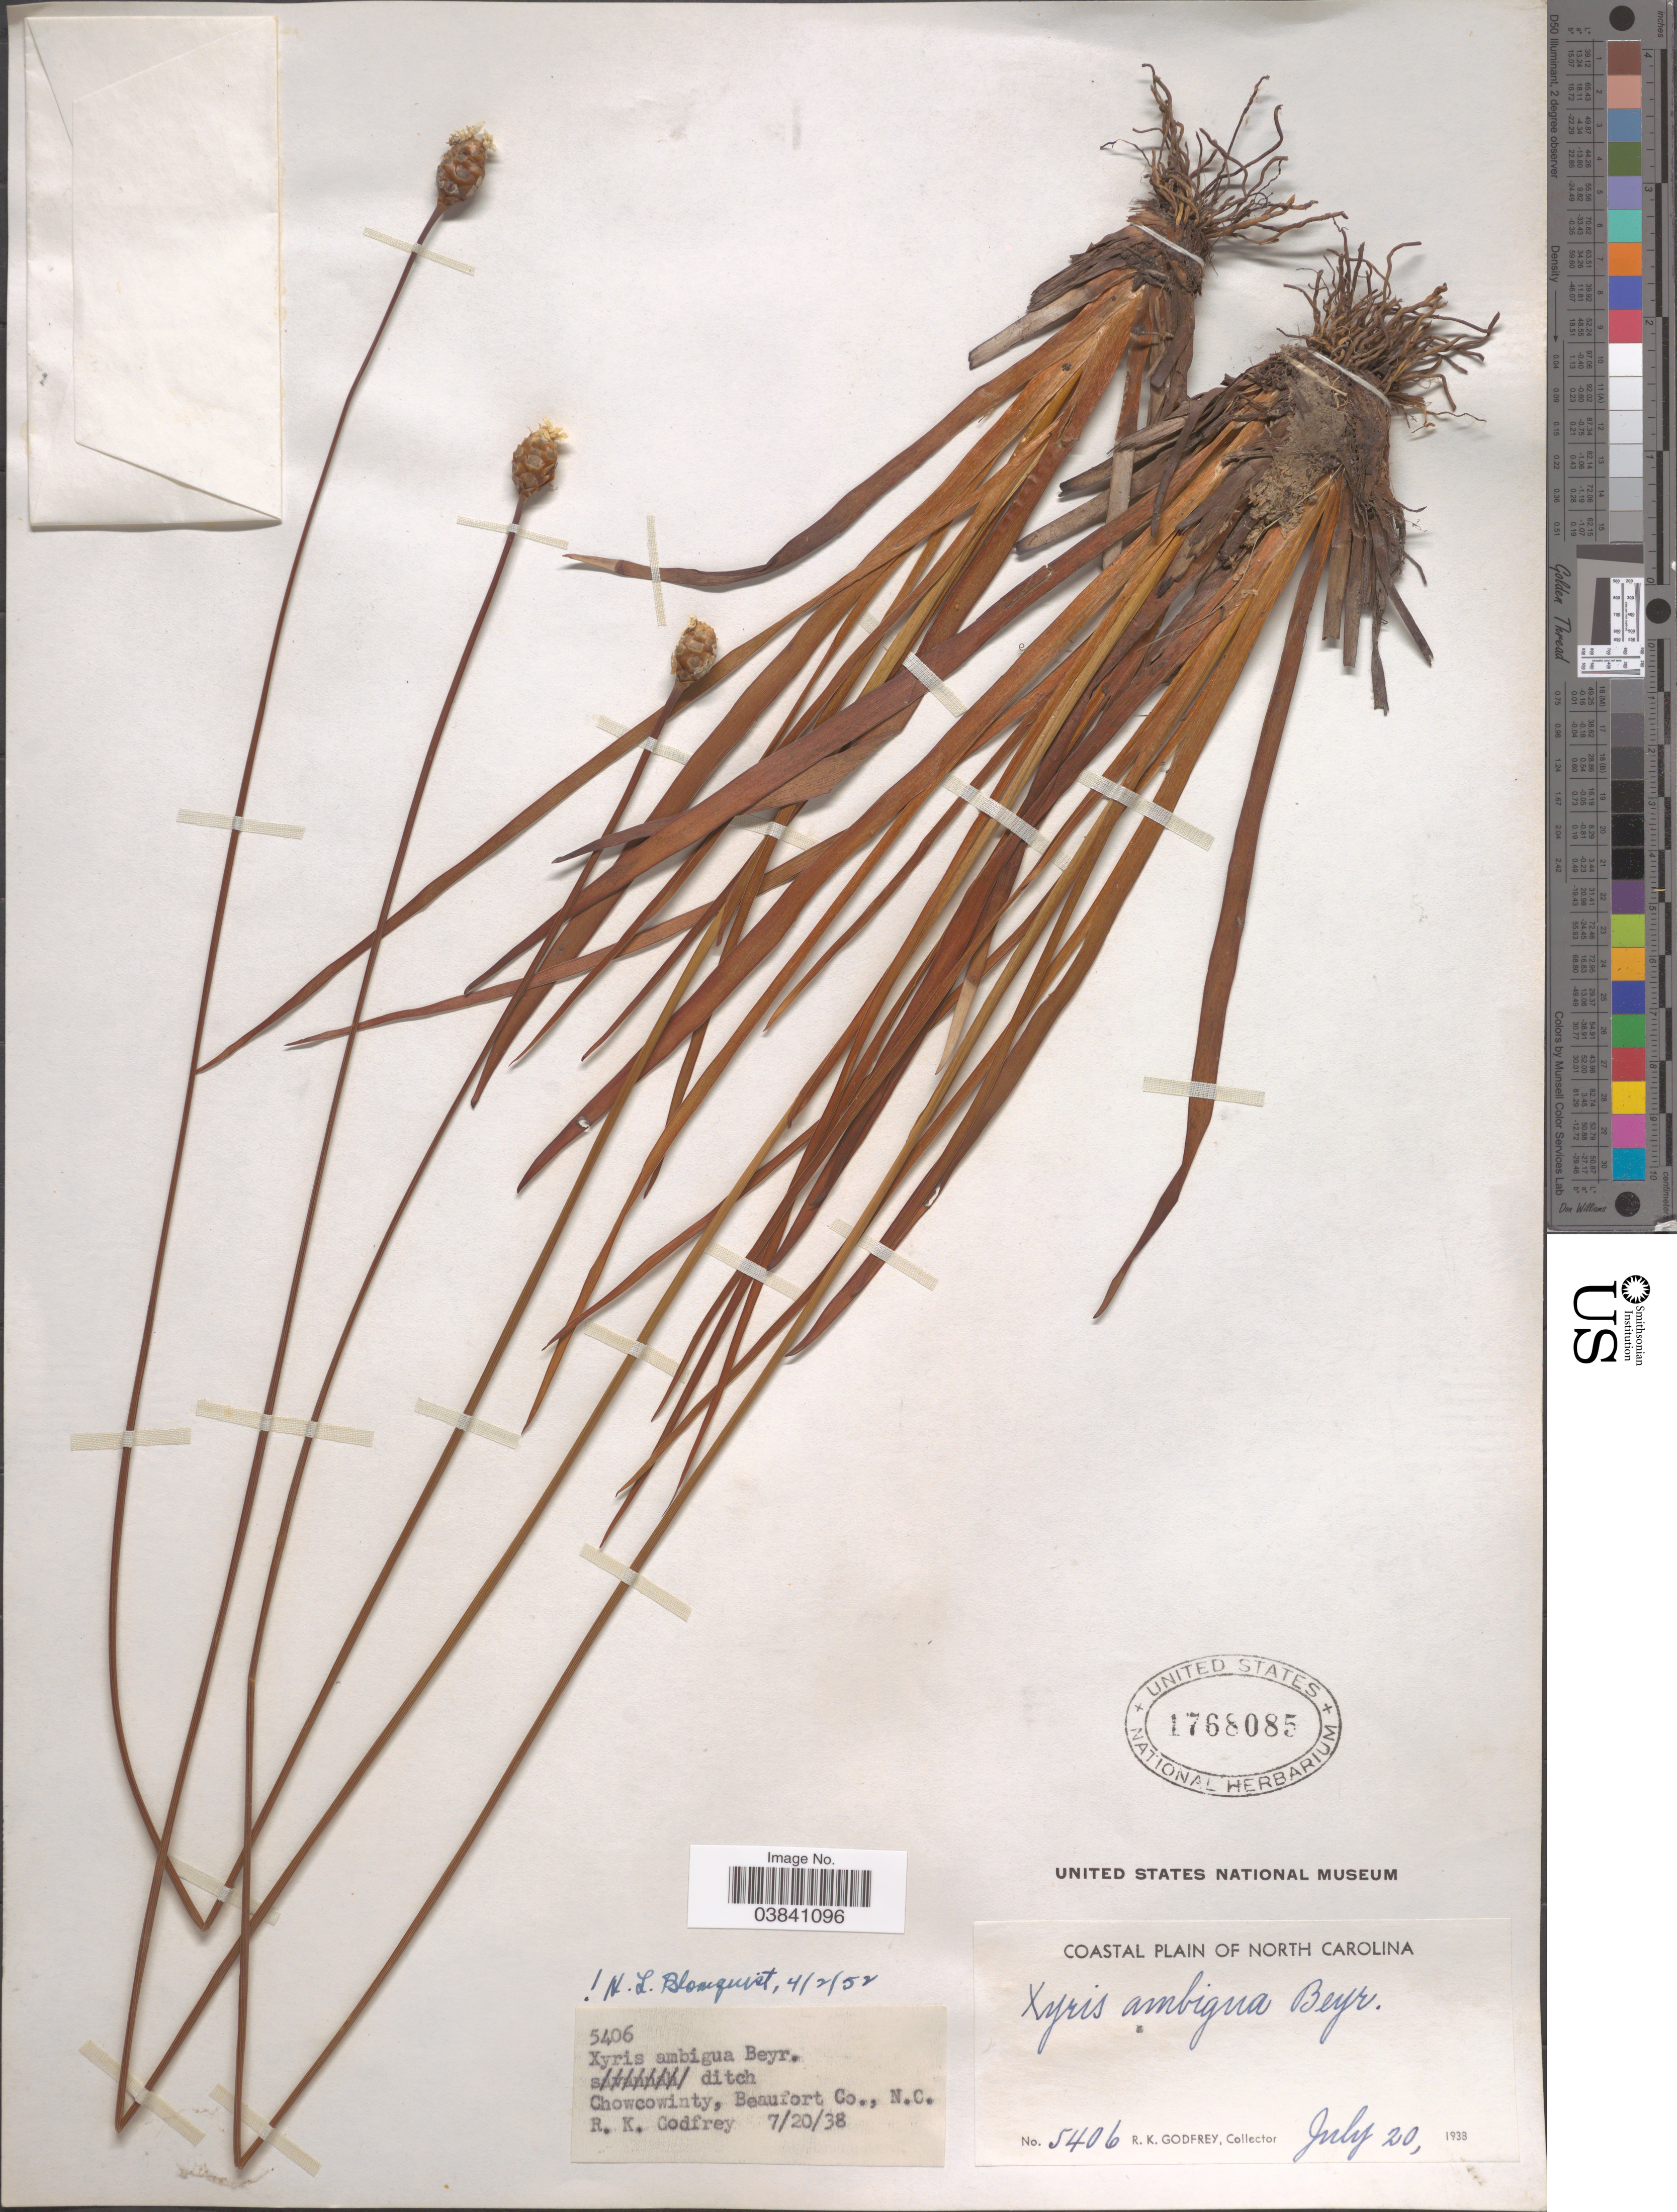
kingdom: Plantae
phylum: Tracheophyta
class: Liliopsida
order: Poales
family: Xyridaceae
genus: Xyris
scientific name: Xyris ambigua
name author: Beyr. ex Kunth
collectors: R. K. Godfrey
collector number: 5406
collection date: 1938-07-20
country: United States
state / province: North Carolina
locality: Coastal Plain of North Carolina. Chowcowinty, Beaufort Co.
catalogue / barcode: US 1768085